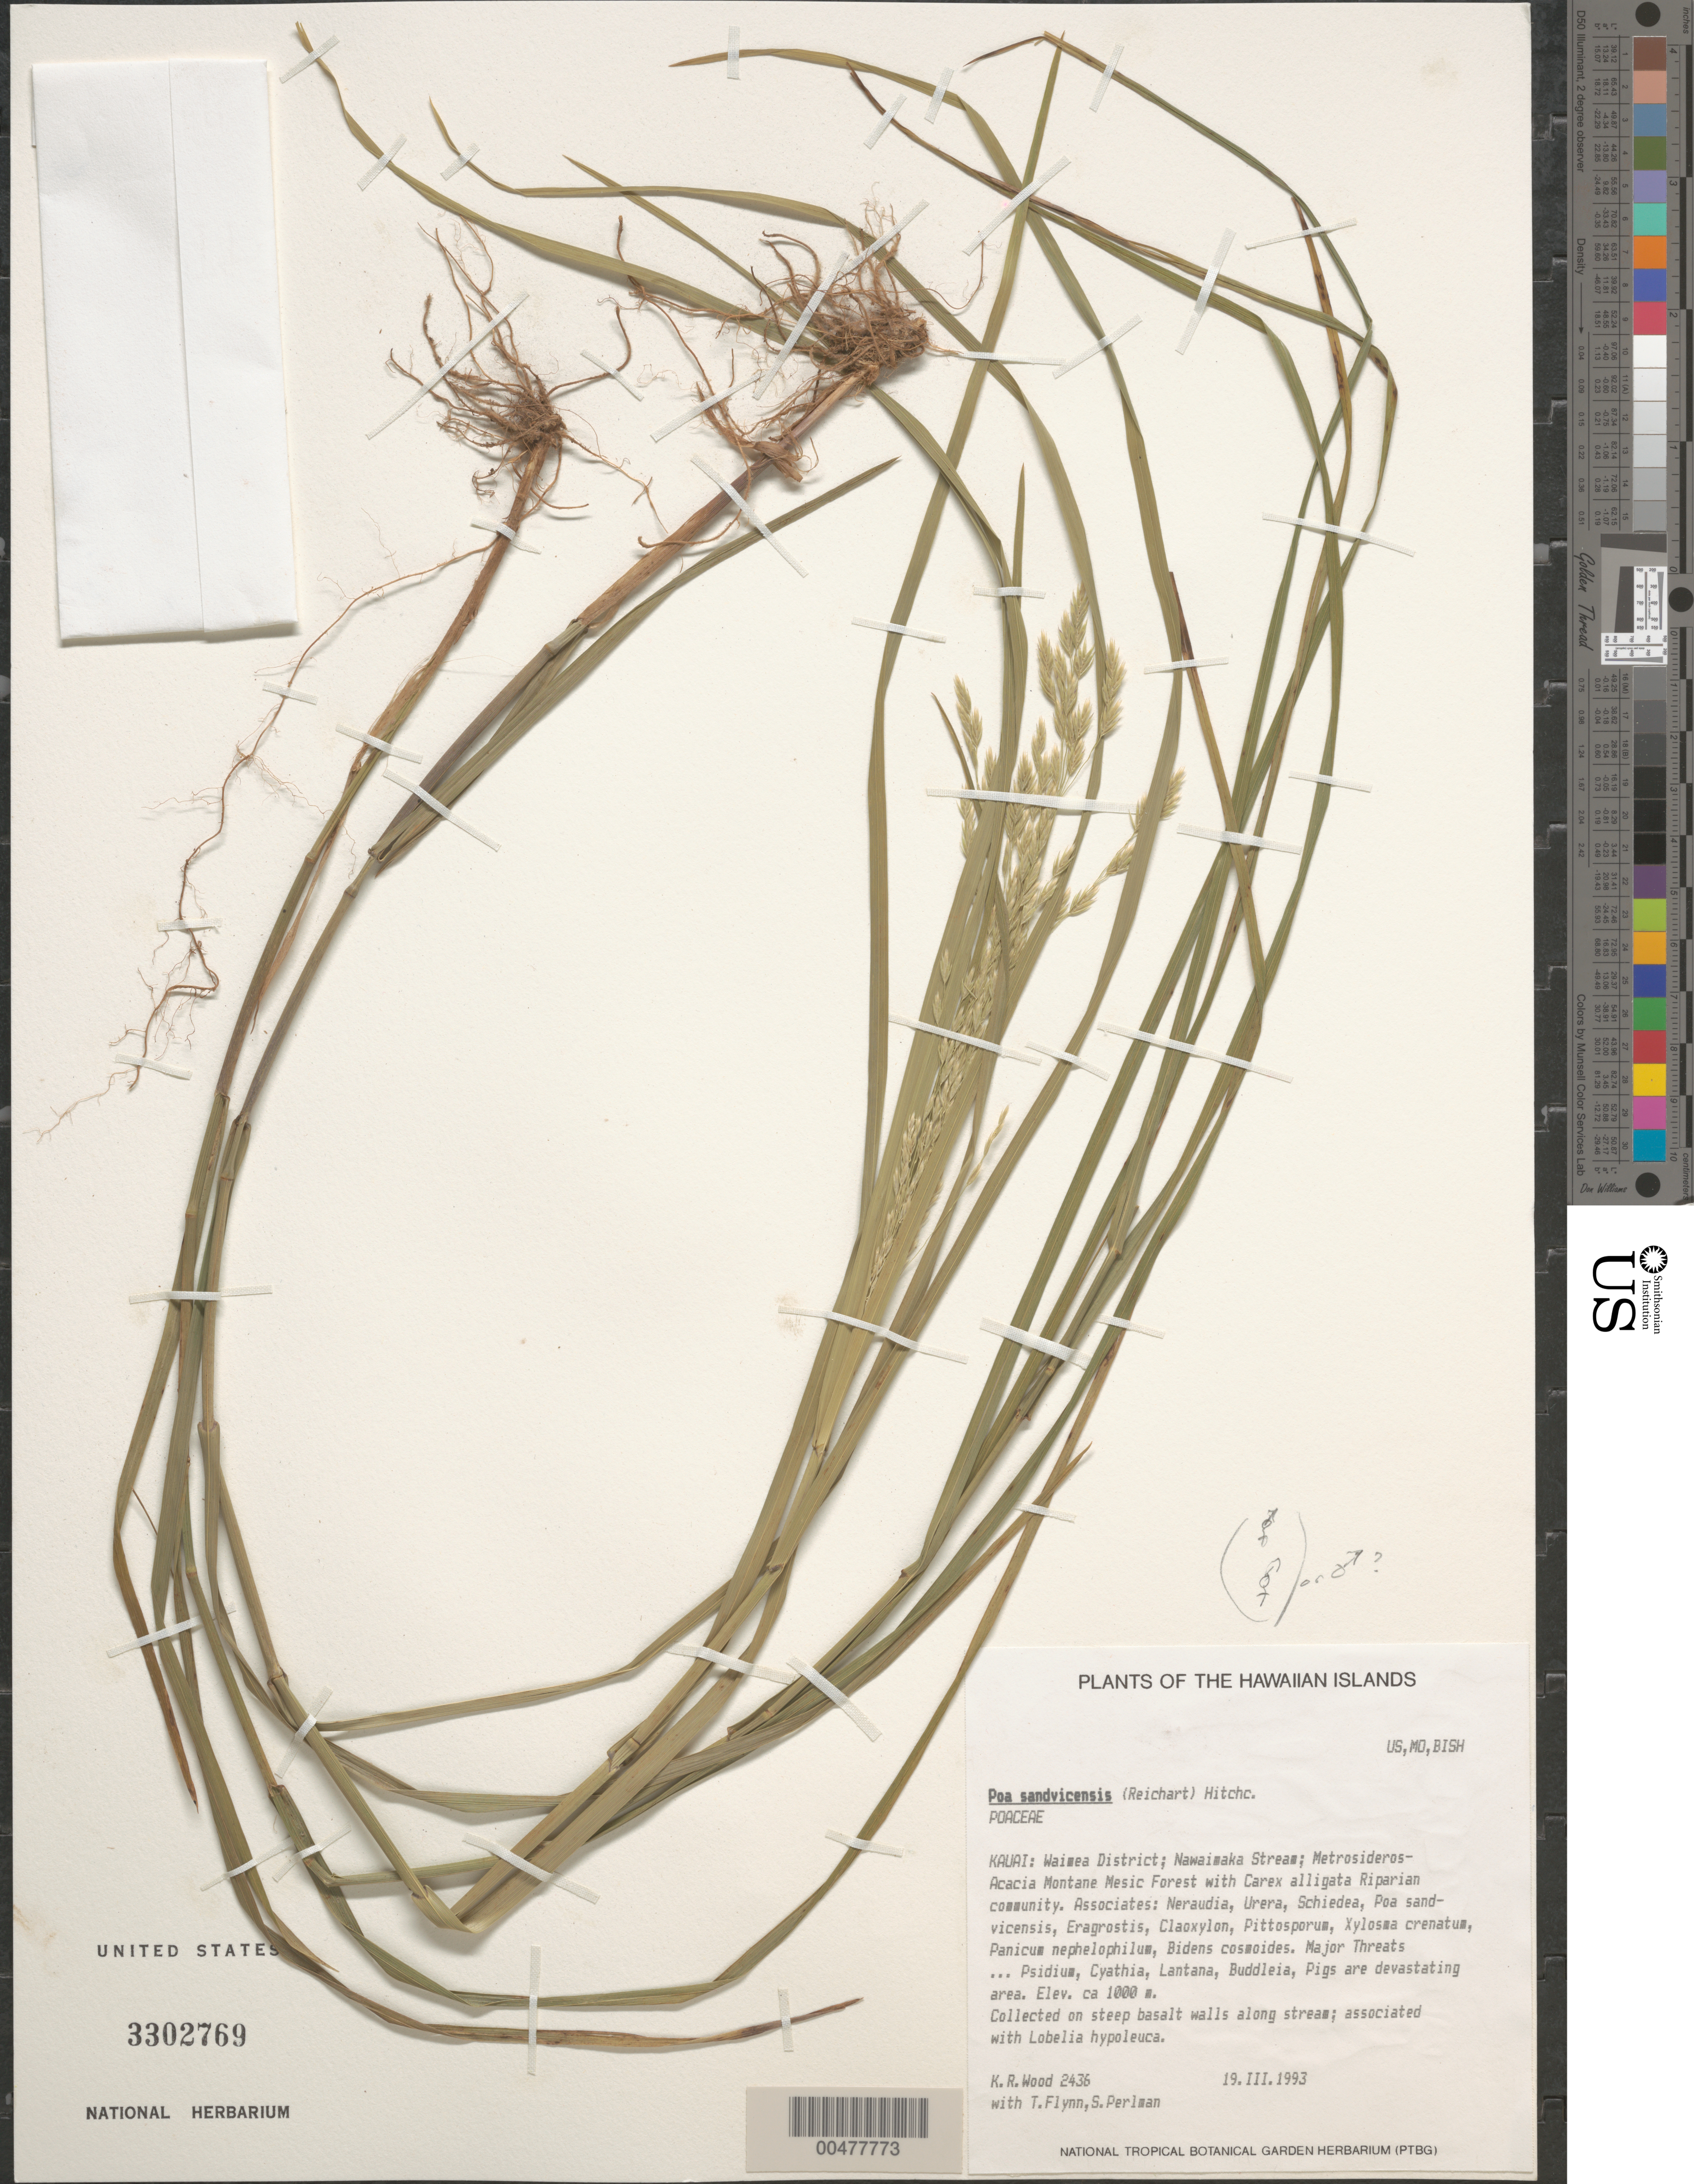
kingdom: Plantae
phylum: Tracheophyta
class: Liliopsida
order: Poales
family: Poaceae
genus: Poa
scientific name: Poa sandvicensis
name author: (Reich) Hitchc.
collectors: K. R. Wood, T. W. Flynn & S. P. Perlman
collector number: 2436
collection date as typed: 19 Mar 1993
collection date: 1993-03-19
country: United States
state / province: Hawaii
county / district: Kauai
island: Kaua'i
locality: Waimea Dist., Nawaimaka Stream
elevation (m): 1000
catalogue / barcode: US 3302769